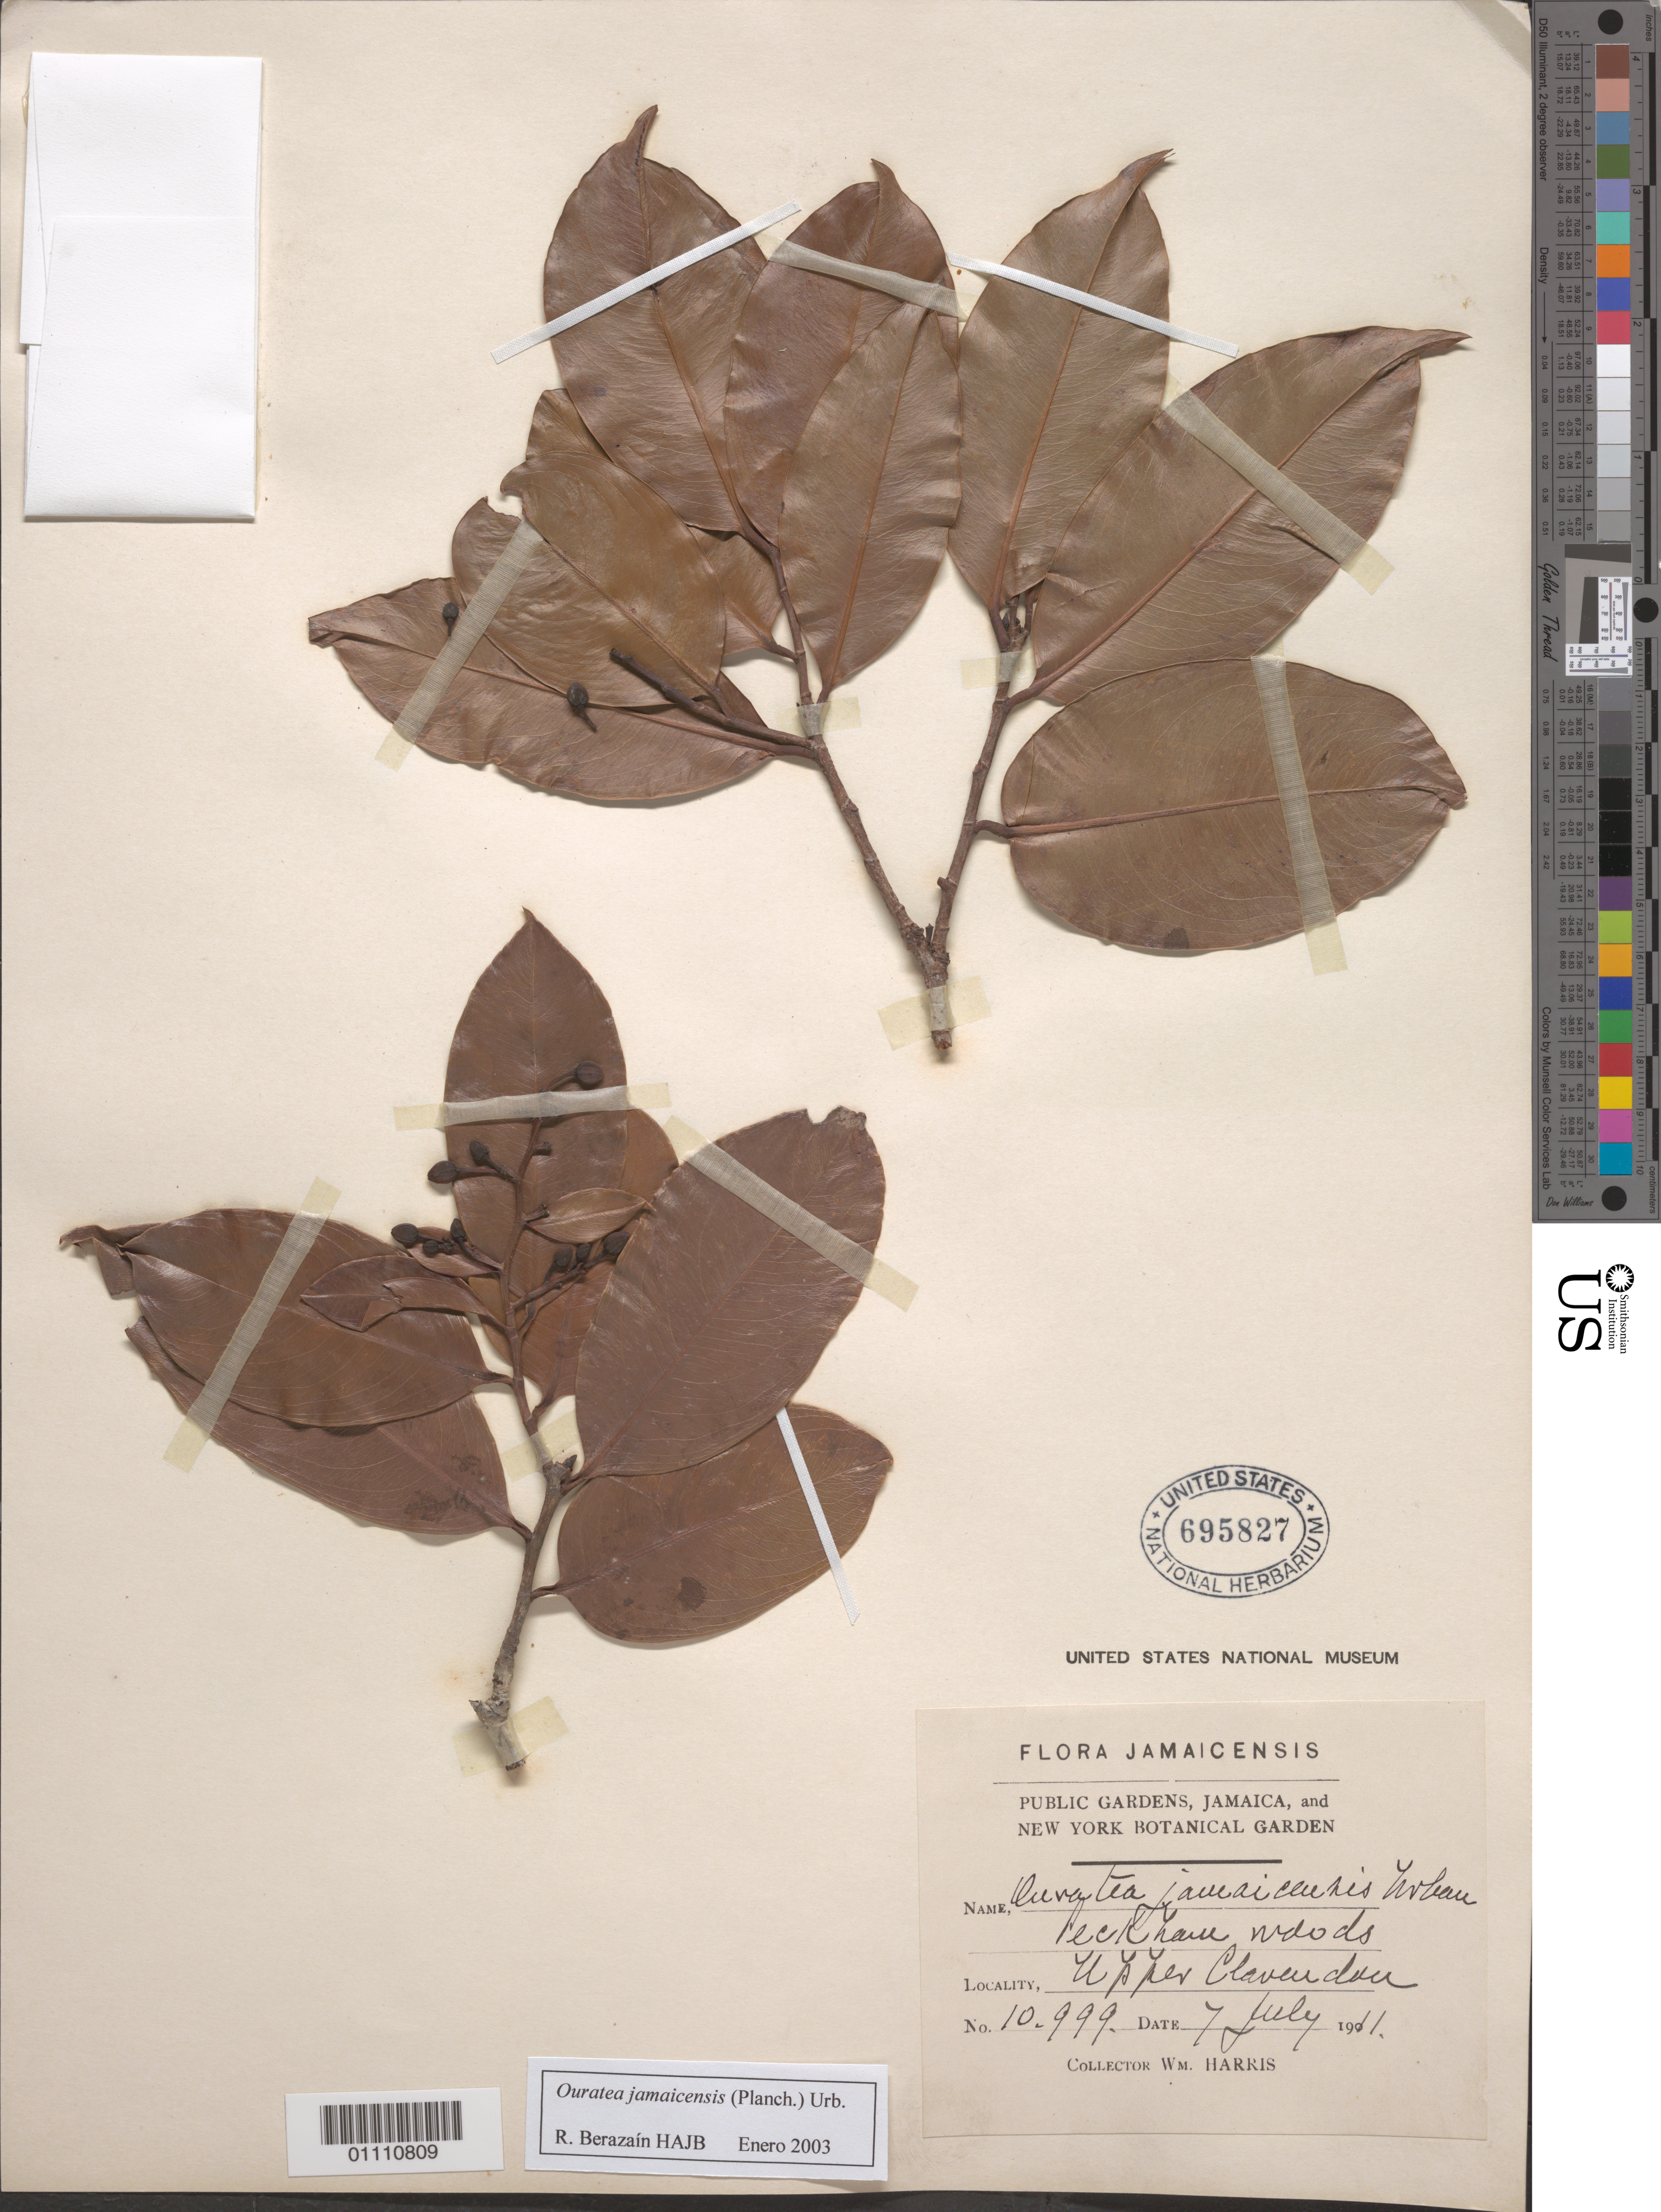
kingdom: Plantae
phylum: Tracheophyta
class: Magnoliopsida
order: Malpighiales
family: Ochnaceae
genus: Ouratea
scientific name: Ouratea jamaicensis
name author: (Planch.) Urb.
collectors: W. Harris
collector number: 10999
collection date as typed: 07 Jul 1911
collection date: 1911-07-07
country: Jamaica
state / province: Clarendon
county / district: Peckham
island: Jamaica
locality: Peckham woods, Upper Clarendon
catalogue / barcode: US 695827